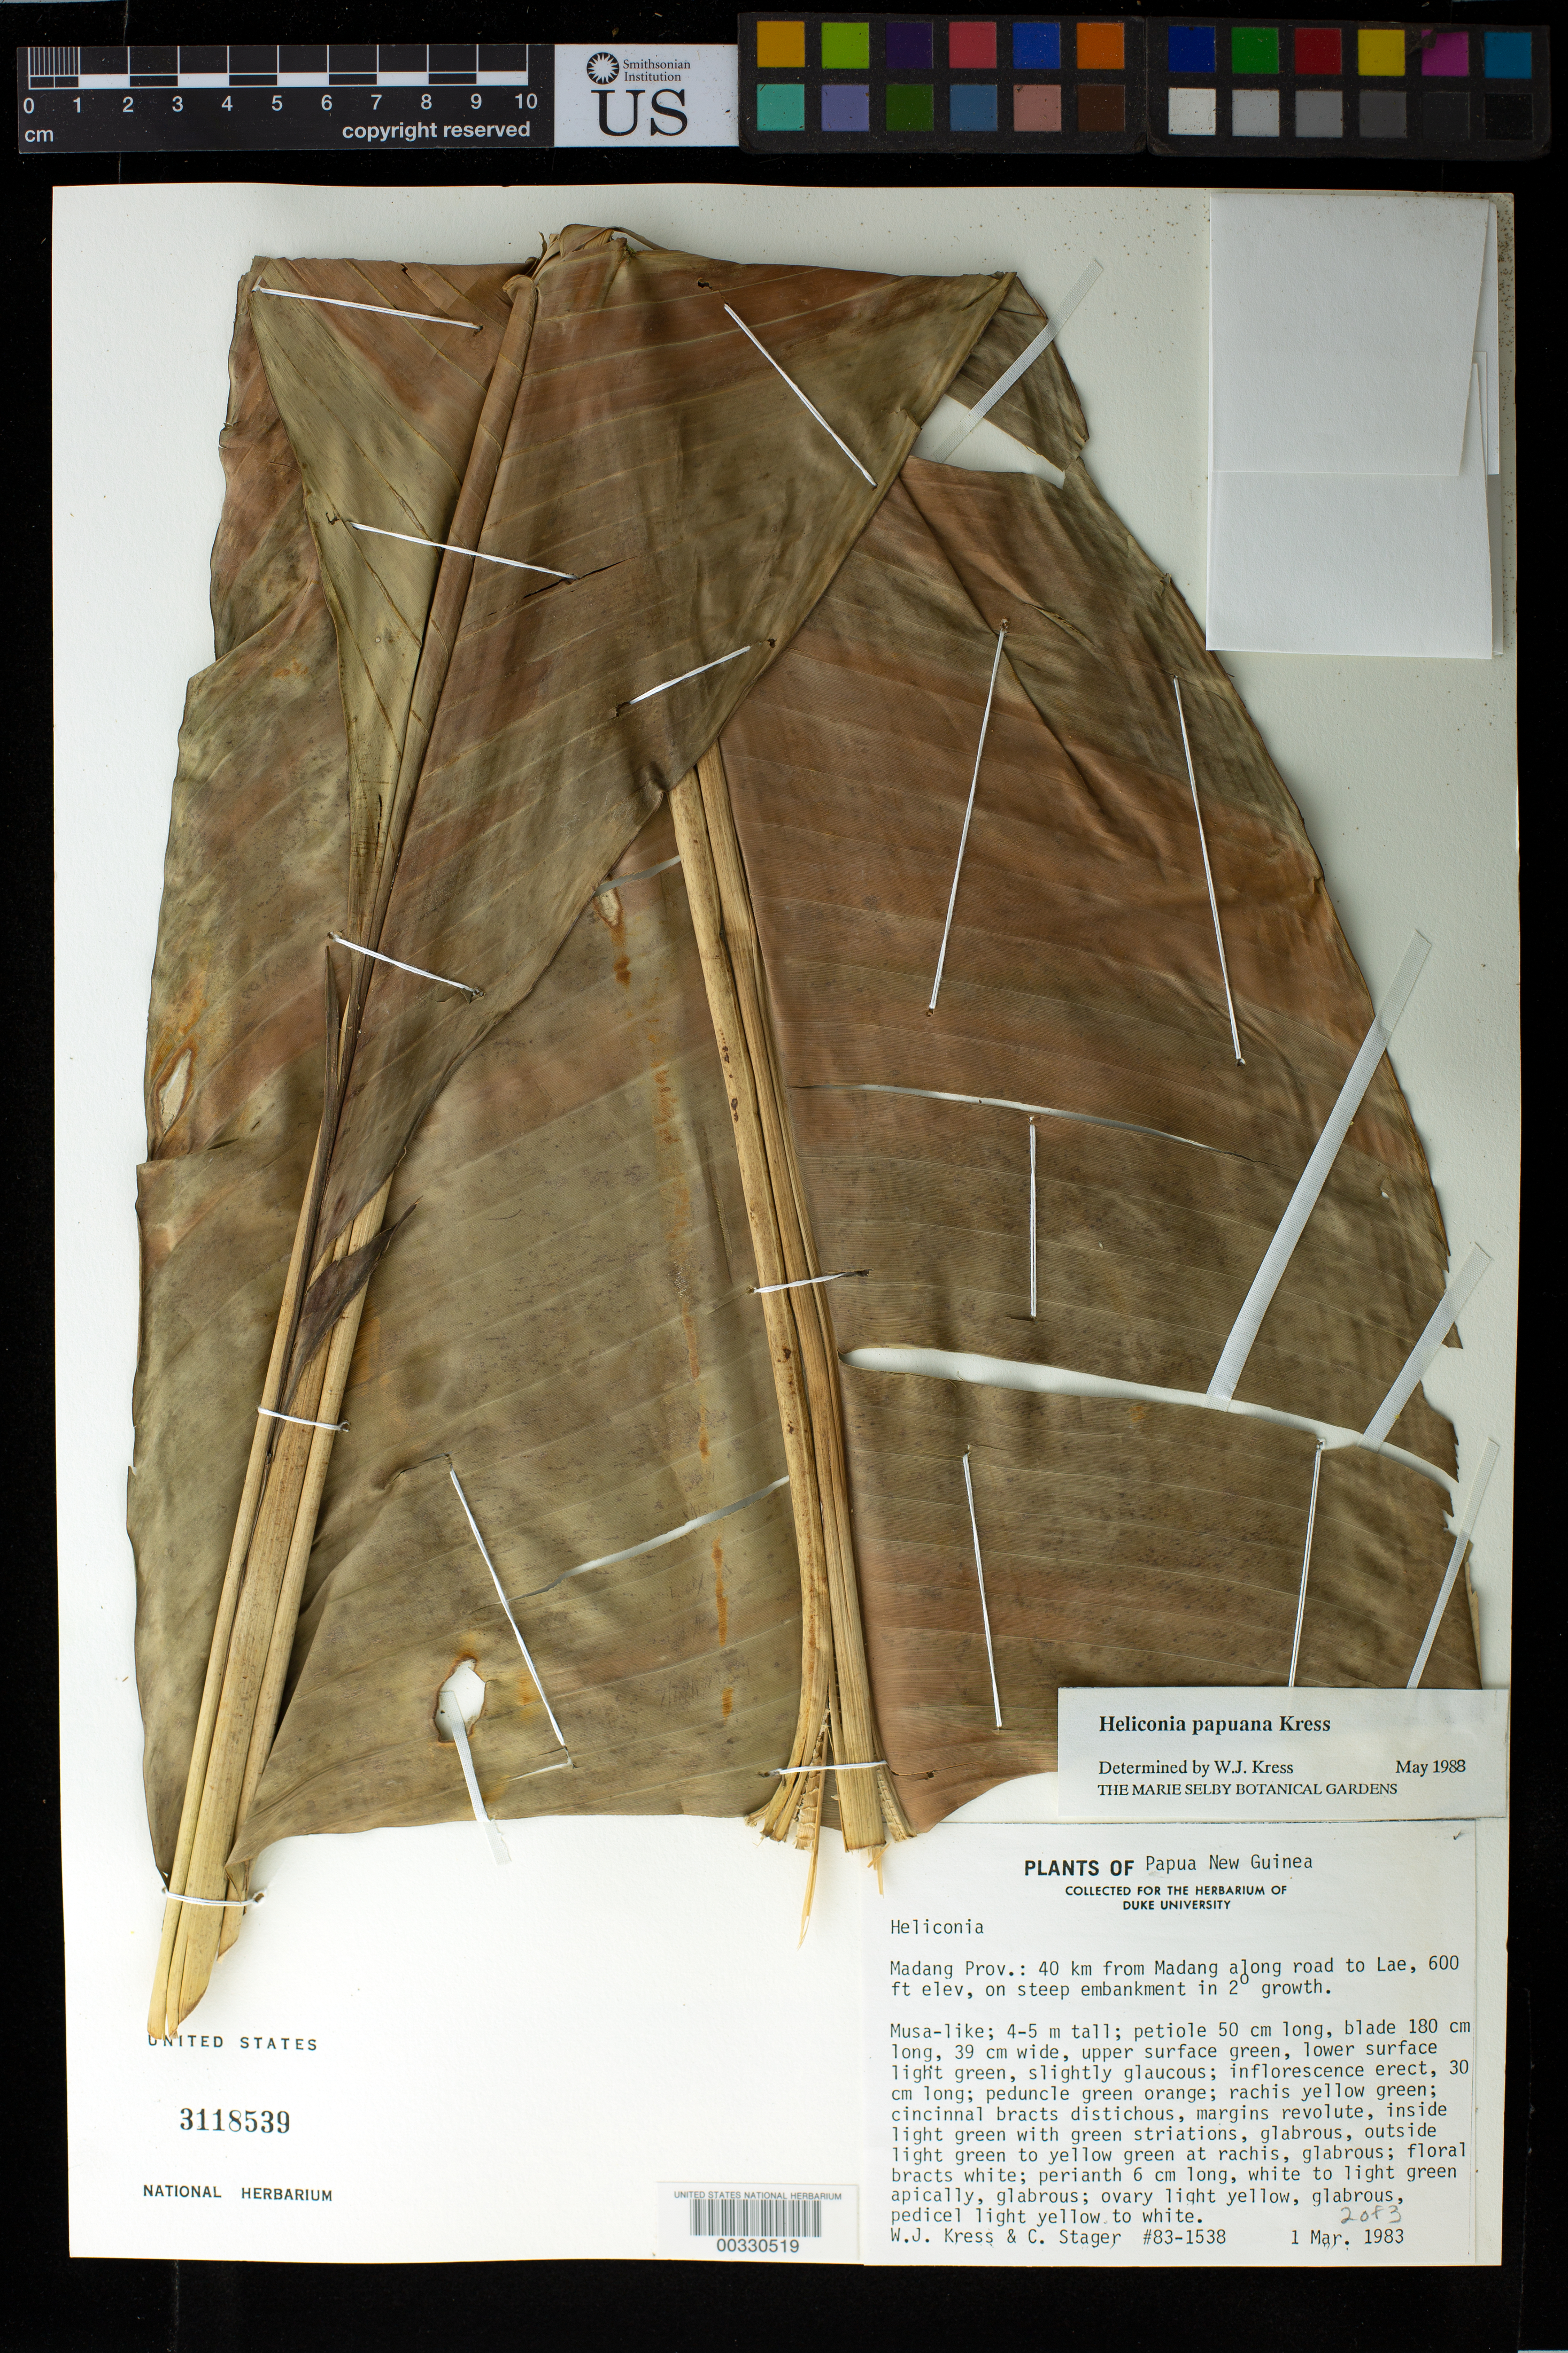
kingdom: Plantae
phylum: Tracheophyta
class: Liliopsida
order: Zingiberales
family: Heliconiaceae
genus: Heliconia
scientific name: Heliconia papuana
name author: W.J. Kress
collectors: W. J. Kress & C. Stager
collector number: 83-1538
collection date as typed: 01 Mar 1983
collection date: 1983-03-01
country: Papua New Guinea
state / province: Madang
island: New Guinea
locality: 40 km from Madang along road to Lae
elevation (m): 183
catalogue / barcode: US 3118539